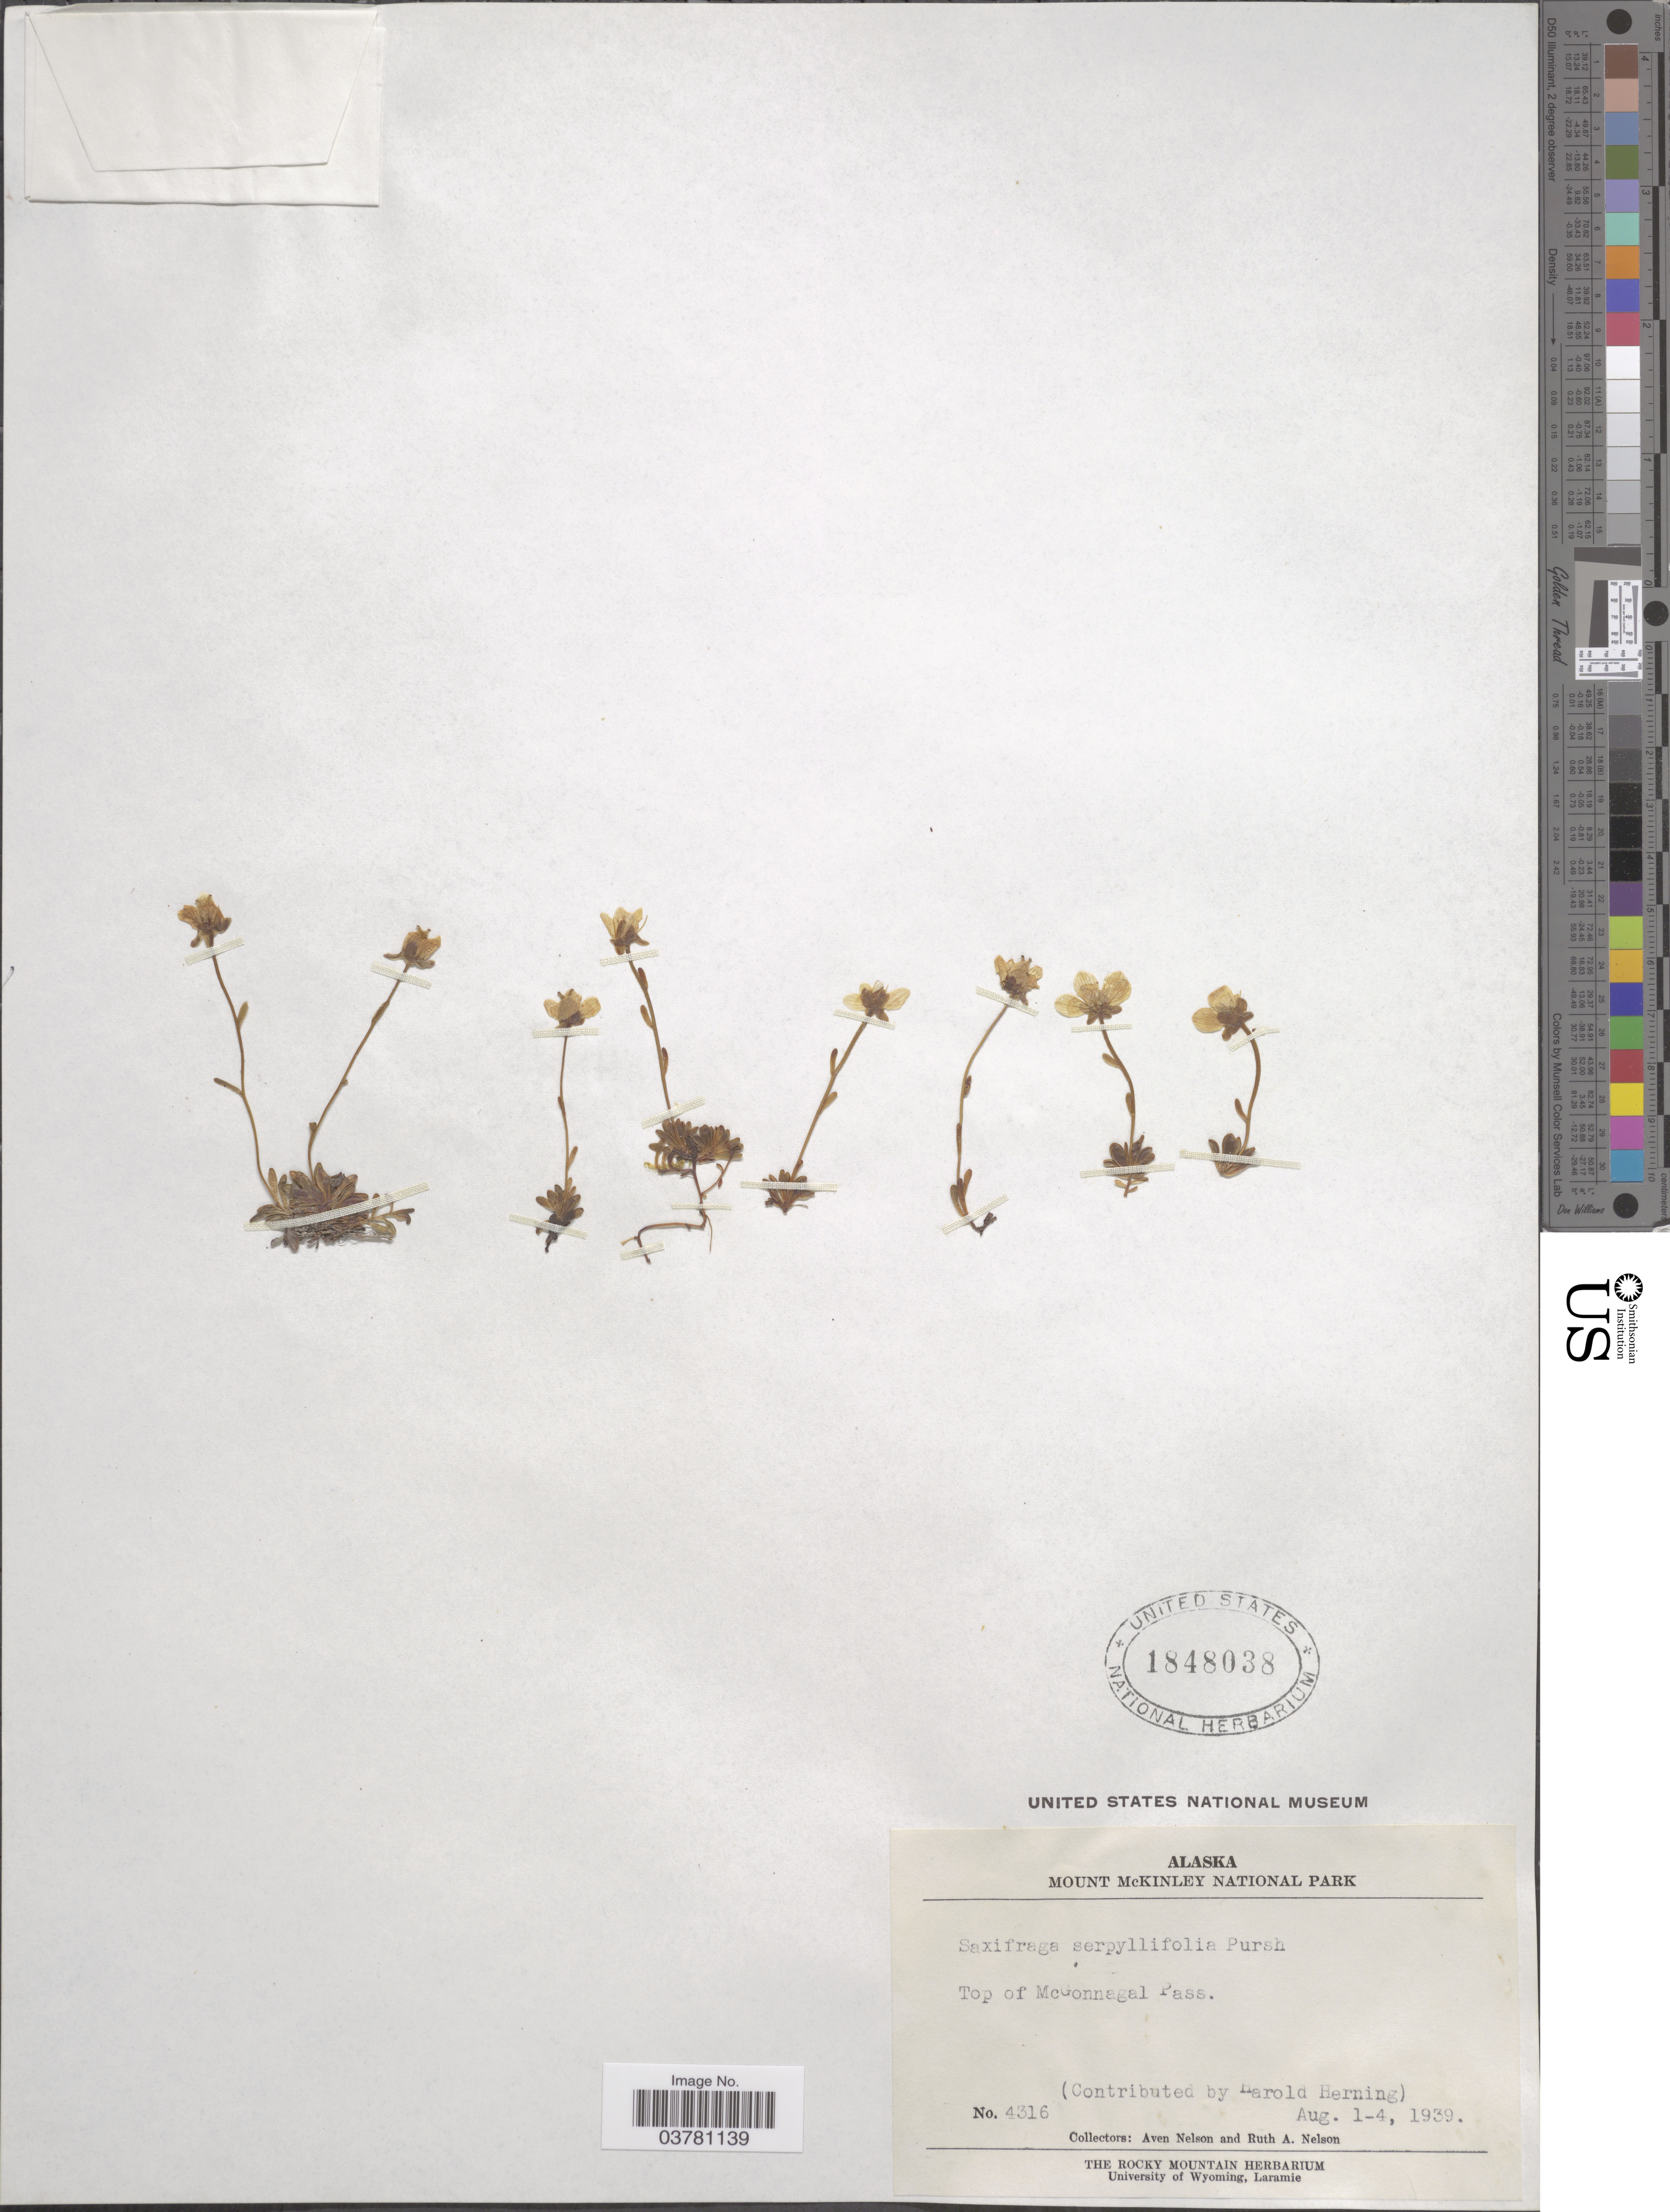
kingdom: Plantae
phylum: Tracheophyta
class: Magnoliopsida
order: Saxifragales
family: Saxifragaceae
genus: Saxifraga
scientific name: Saxifraga serpyllifolia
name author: Pursh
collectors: A. Nelson & R. A. Nelson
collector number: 4316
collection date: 1939-08-01/1939-08-04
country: United States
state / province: Alaska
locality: Mount McKinley National Park. Top of McGonnagal Pass.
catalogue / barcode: US 1848038